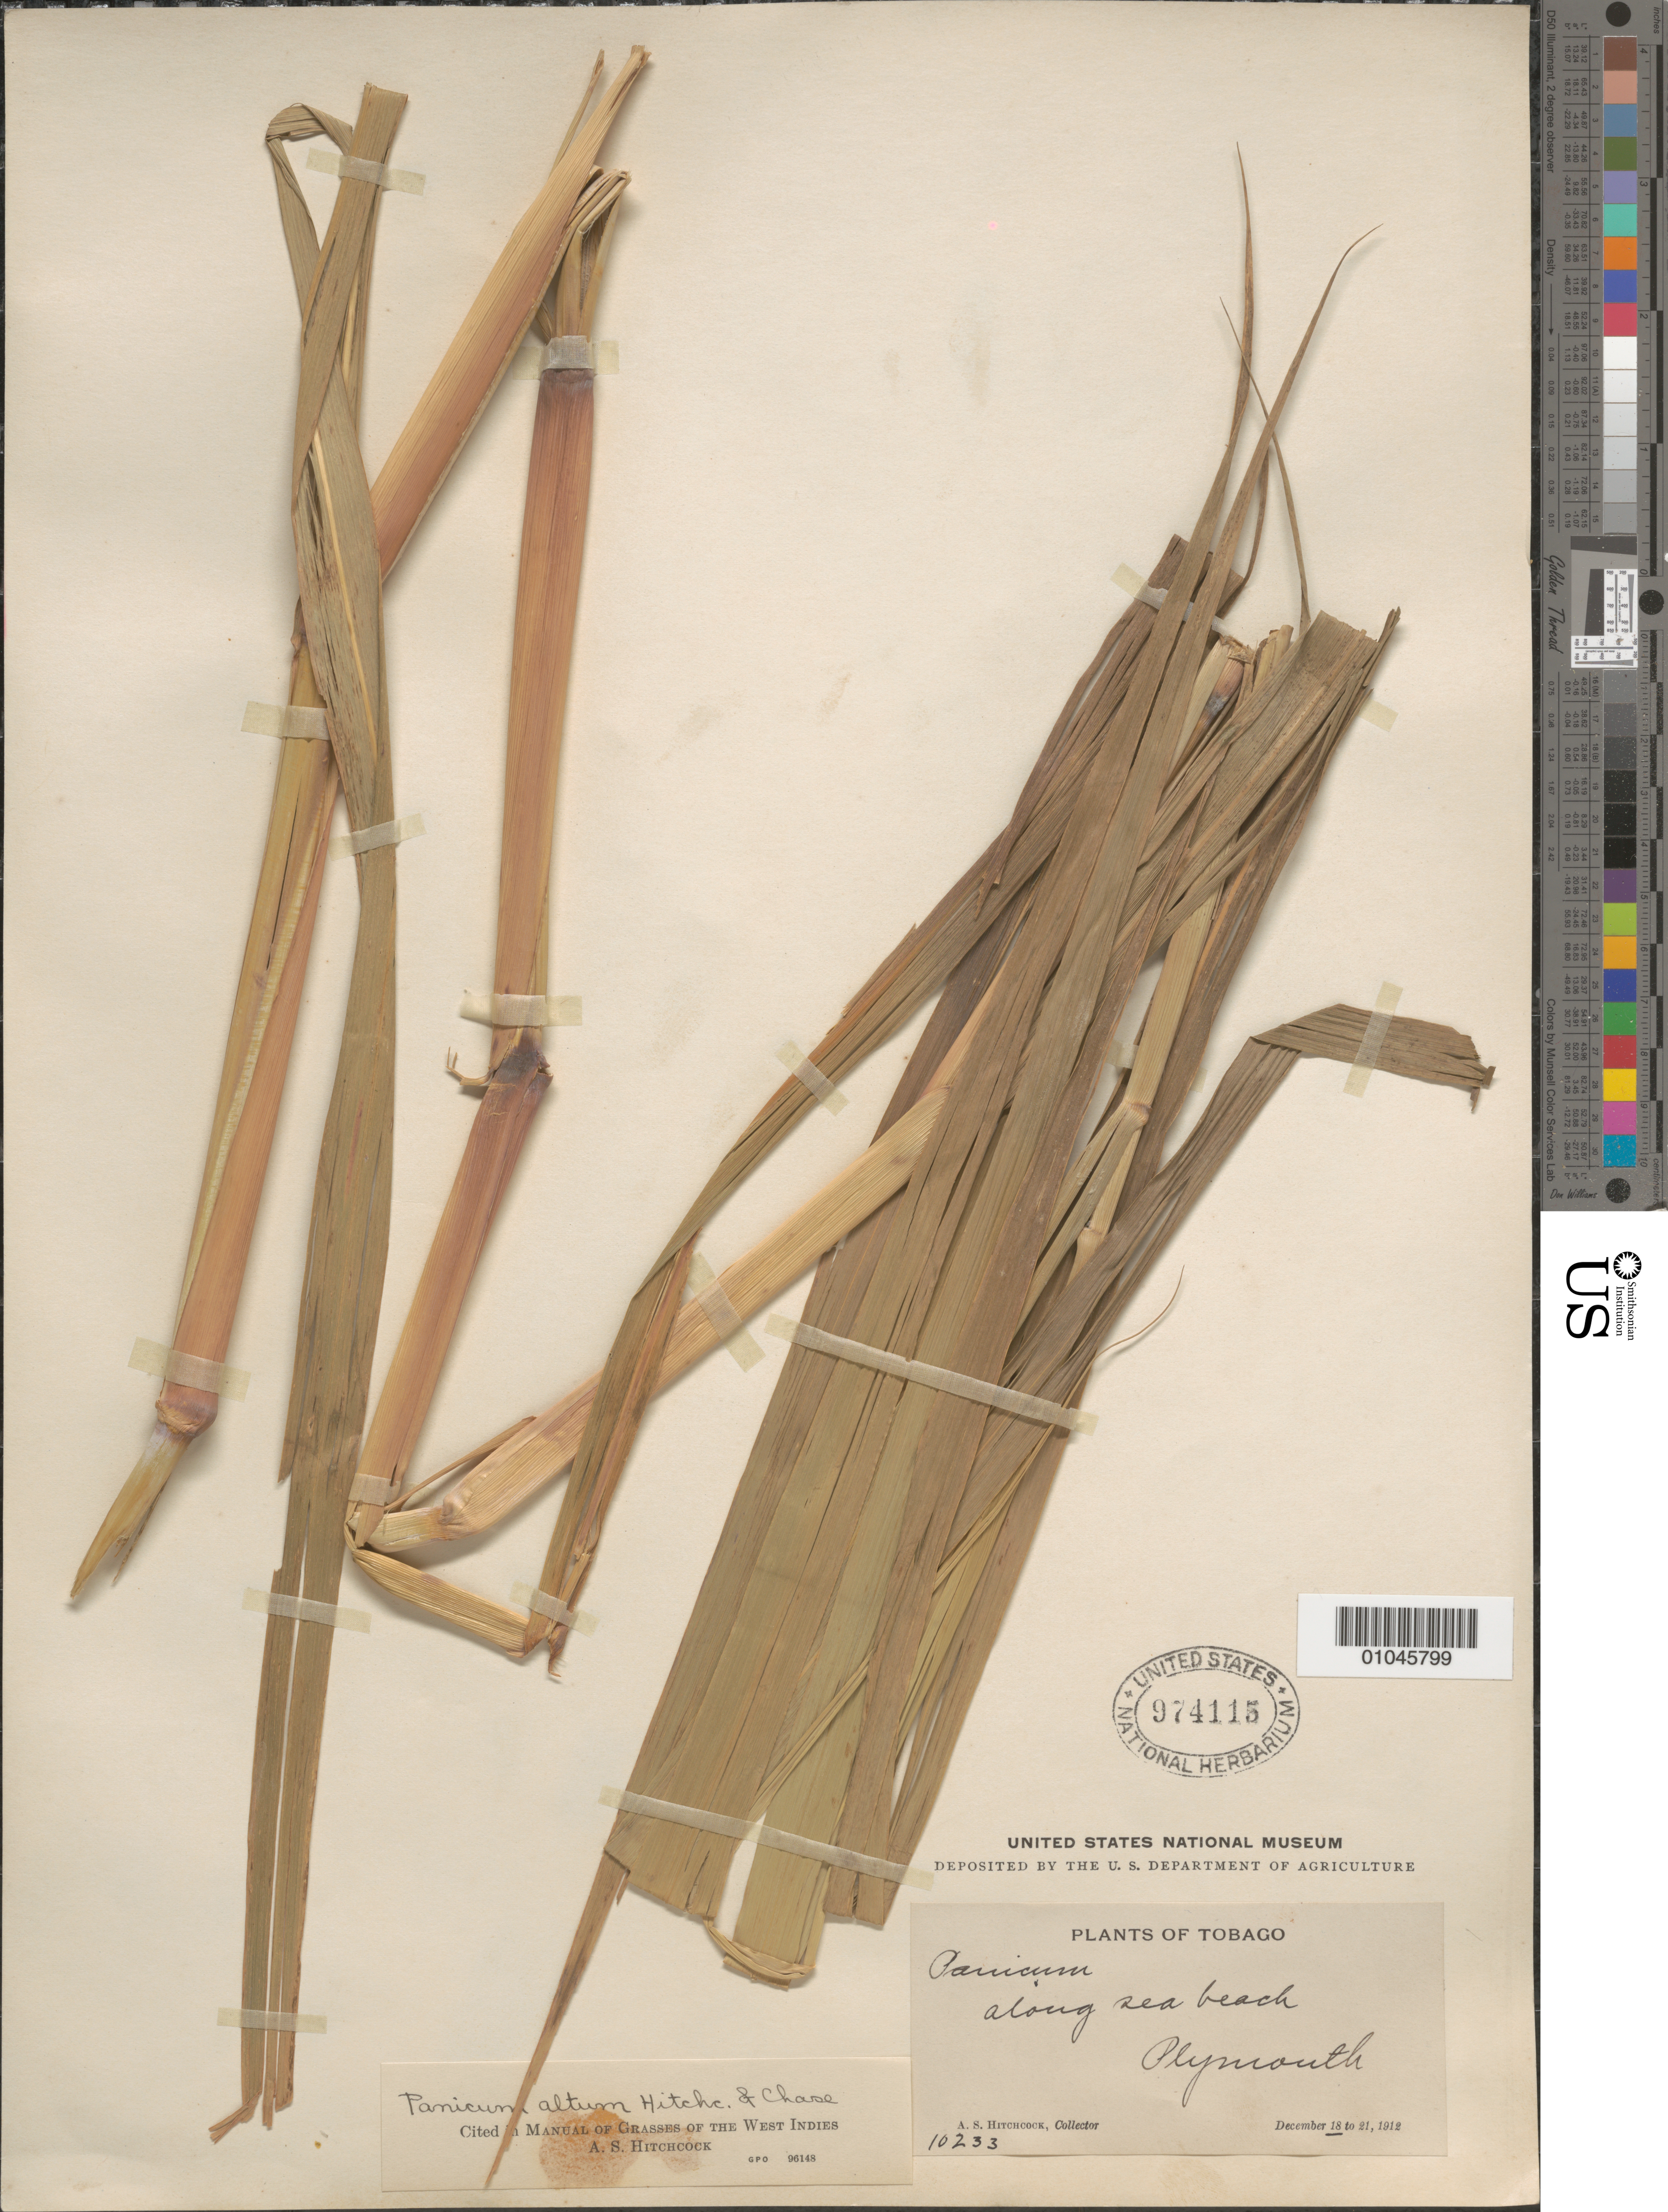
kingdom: Plantae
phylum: Tracheophyta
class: Liliopsida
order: Poales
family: Poaceae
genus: Panicum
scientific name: Panicum albemarlense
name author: Ashe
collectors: A. S. Hitchcock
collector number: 10233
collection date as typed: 18 Dec 1912 to 21 Dec 1912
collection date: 1912-12-18/1912-12-21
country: Trinidad and Tobago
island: Tobago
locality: Along sea beach. Plymouth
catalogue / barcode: US 974115